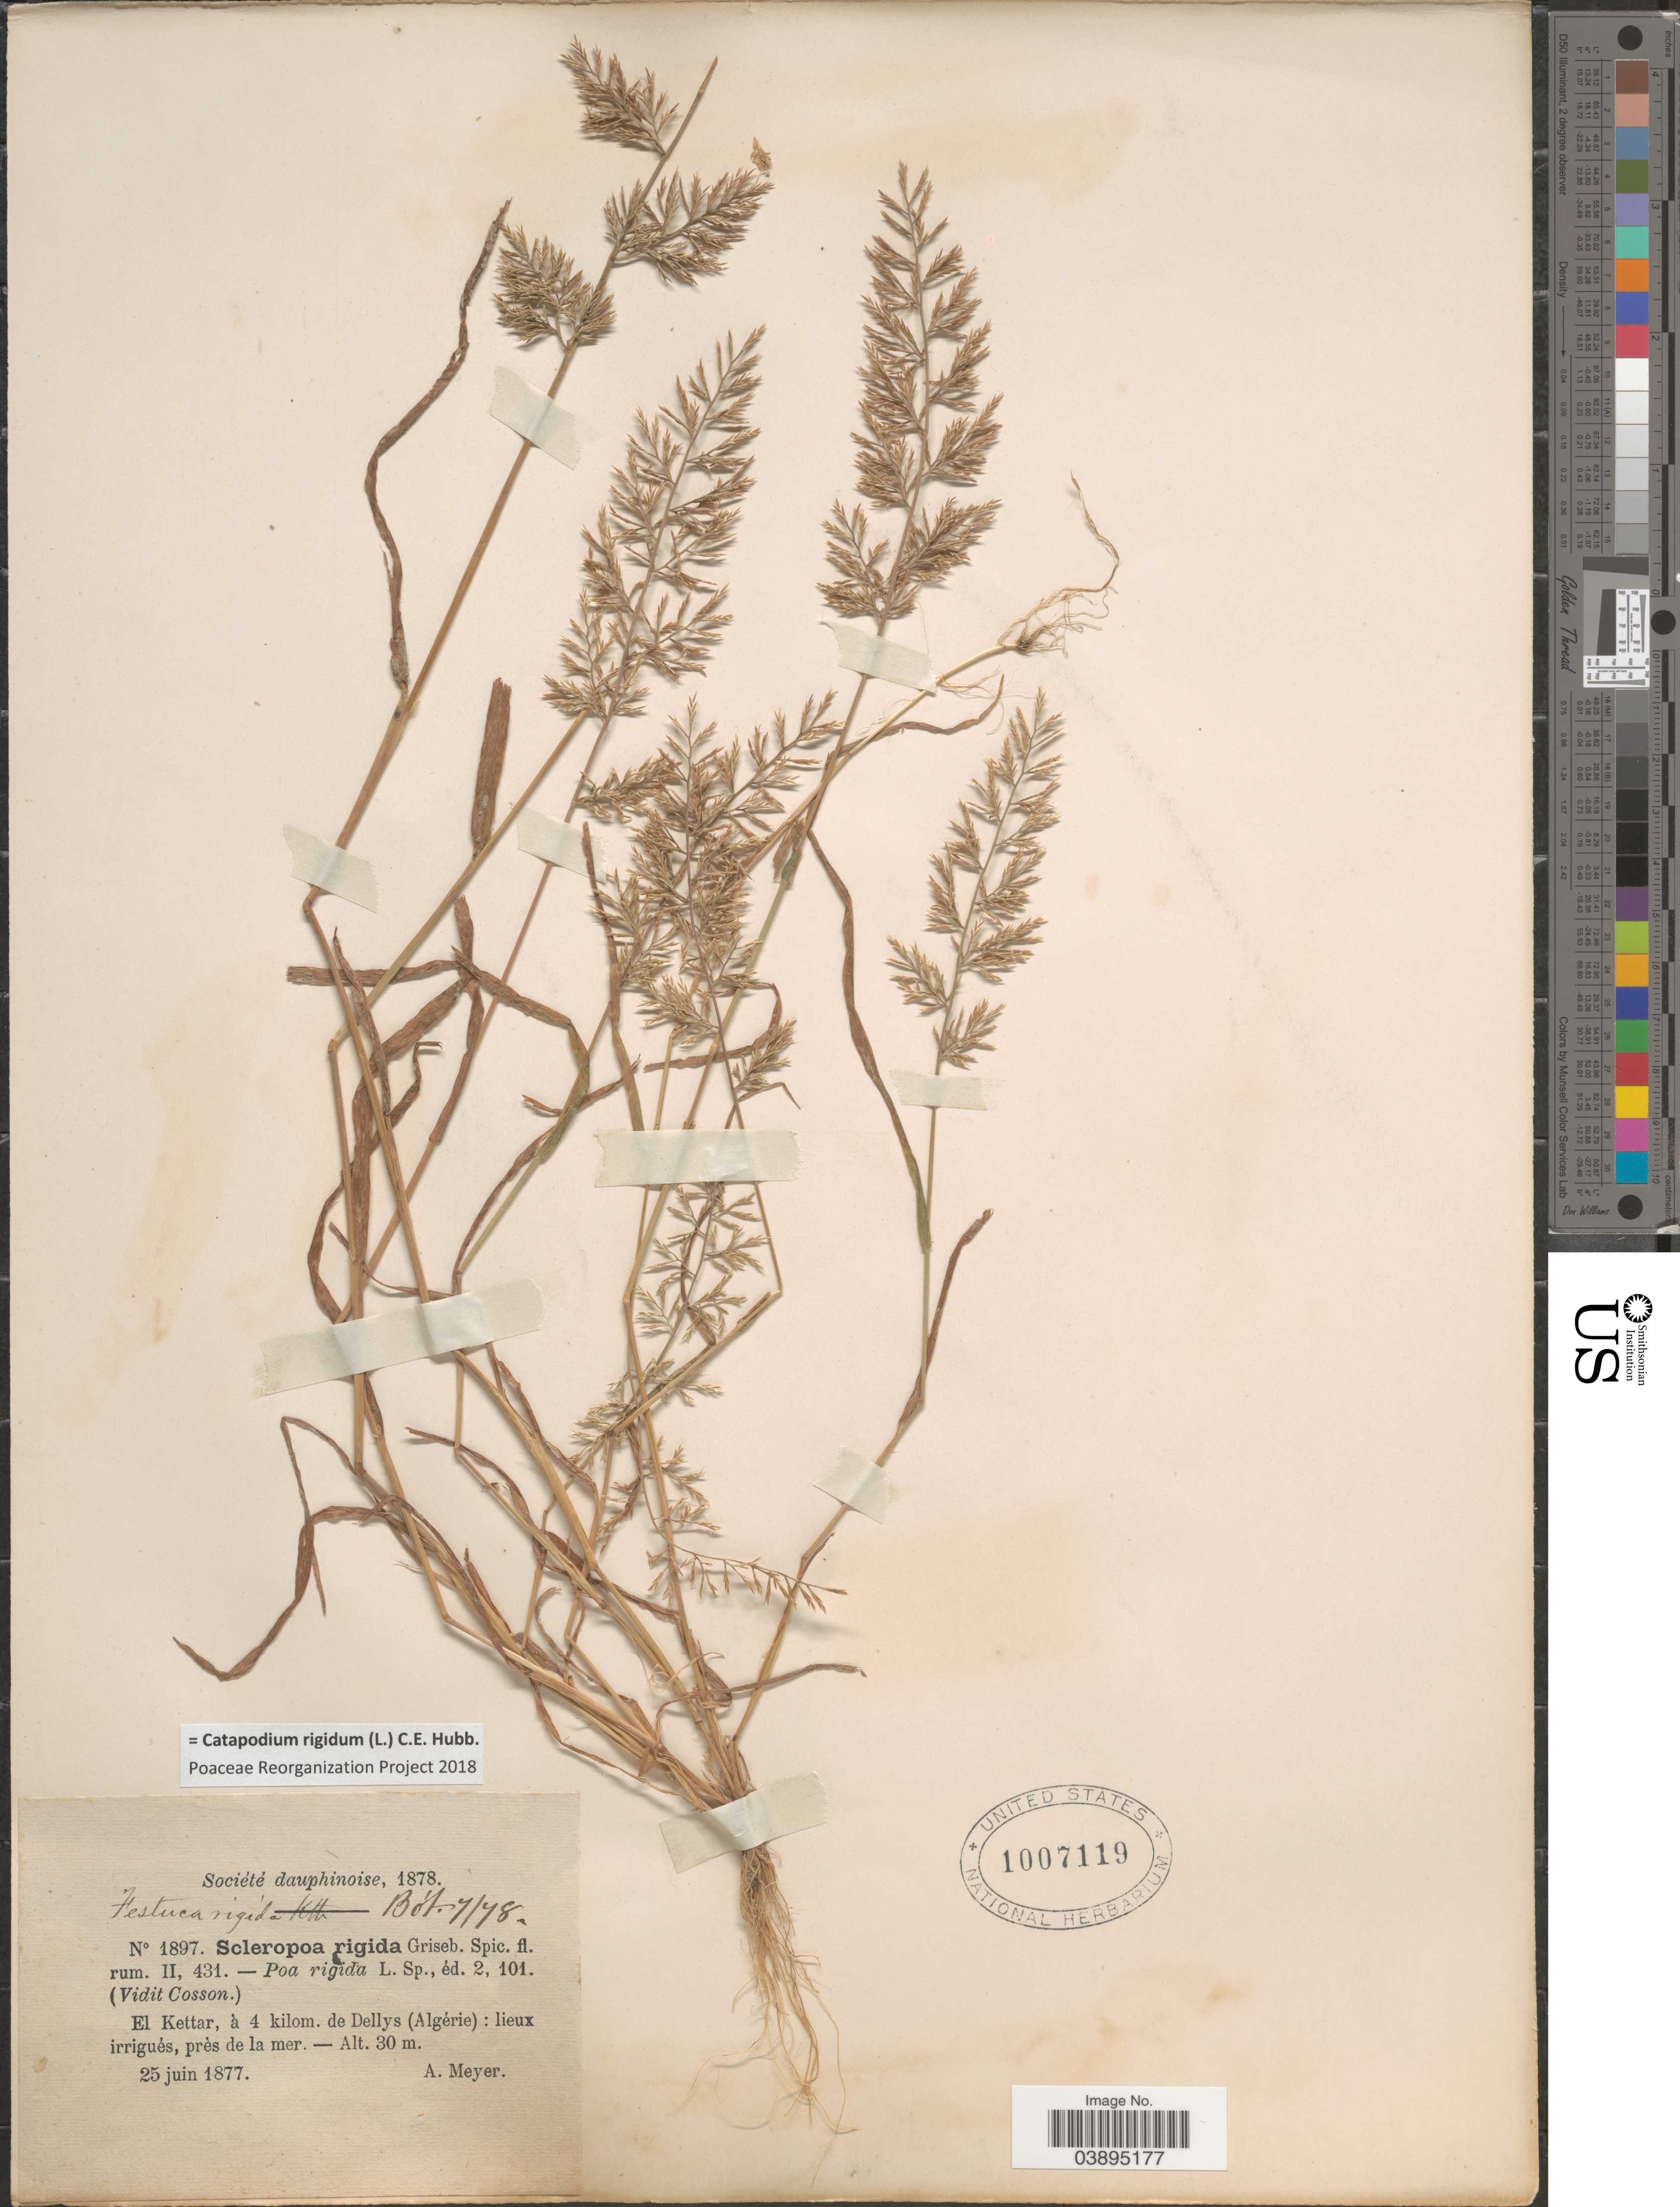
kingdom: Plantae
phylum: Tracheophyta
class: Liliopsida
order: Poales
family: Poaceae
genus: Catapodium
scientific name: Catapodium rigidum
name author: (L.) C.E. Hubb.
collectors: A. B. Meyer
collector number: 1897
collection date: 1877-06-25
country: Algeria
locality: El Kettar, à 4 kilom. de Dellys.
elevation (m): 30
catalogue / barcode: US 1007119